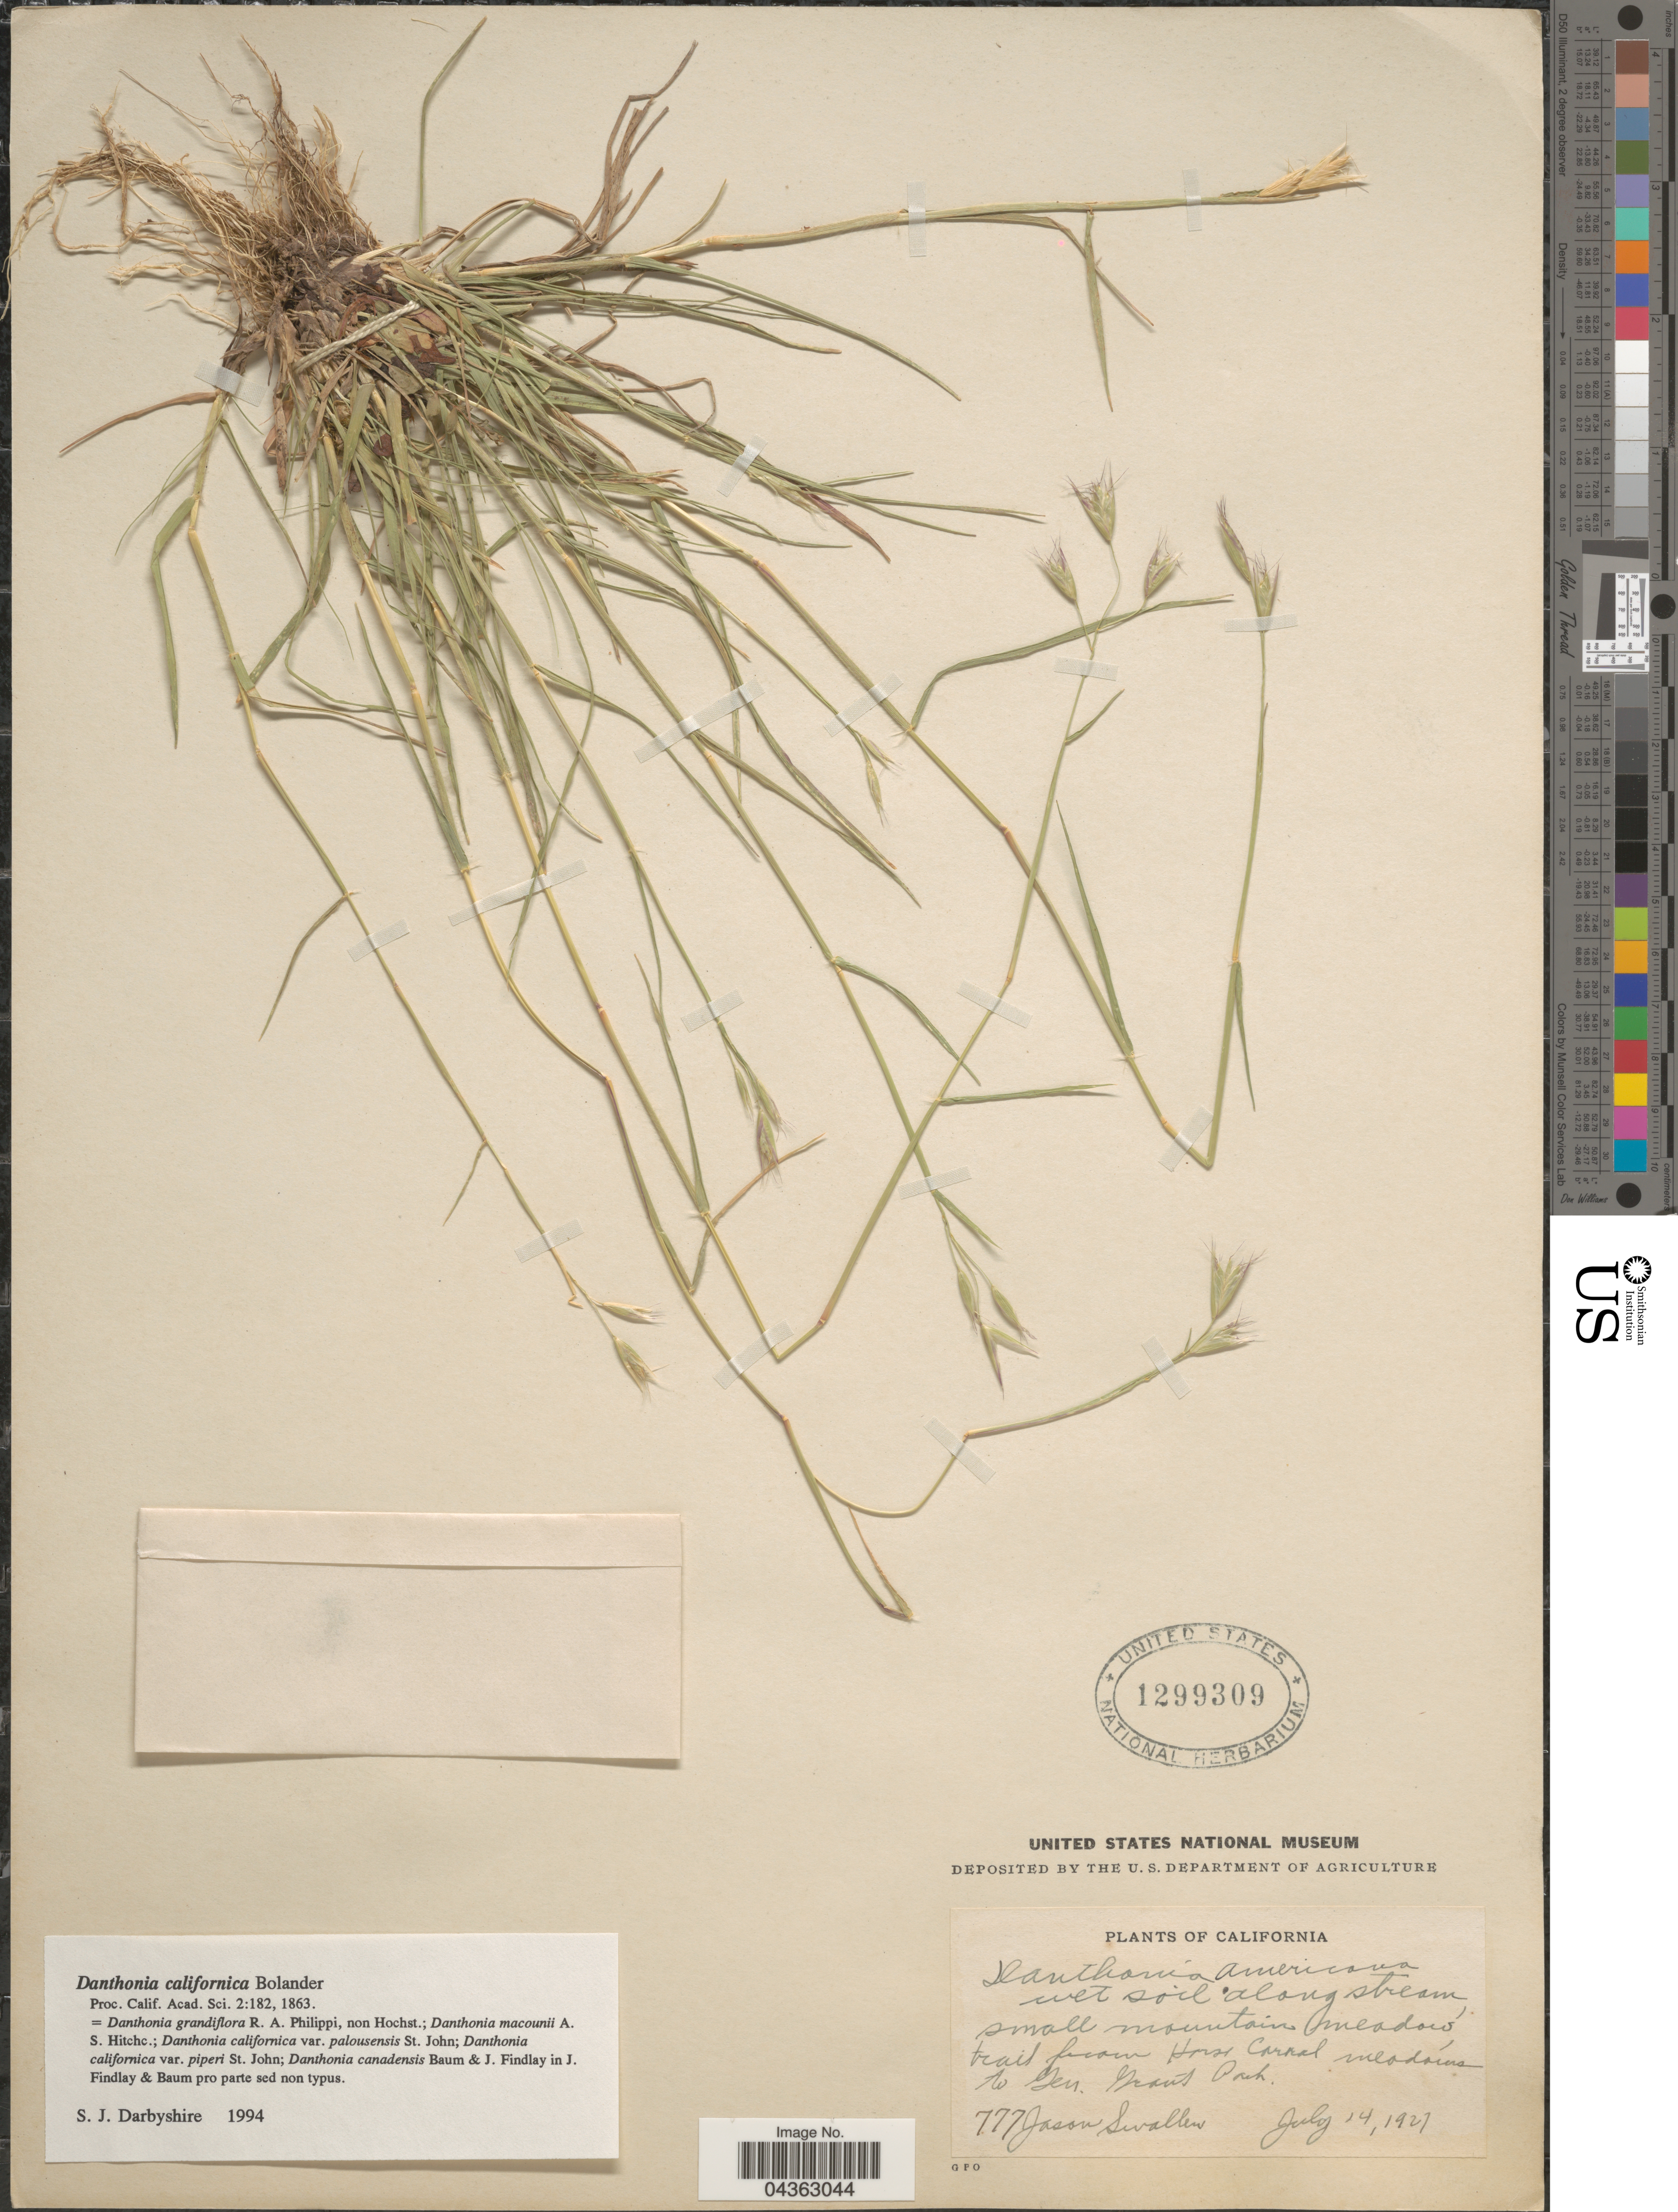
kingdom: Plantae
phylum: Tracheophyta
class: Liliopsida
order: Poales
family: Poaceae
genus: Danthonia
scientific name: Danthonia californica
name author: Bol.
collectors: J. R. Swallen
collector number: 777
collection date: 1927-07-14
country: United States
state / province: California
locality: Wet soil along stream, small mountain meadow, trail from Horse Corral meadows to Gen. Grant Park.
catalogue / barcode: US 1299309